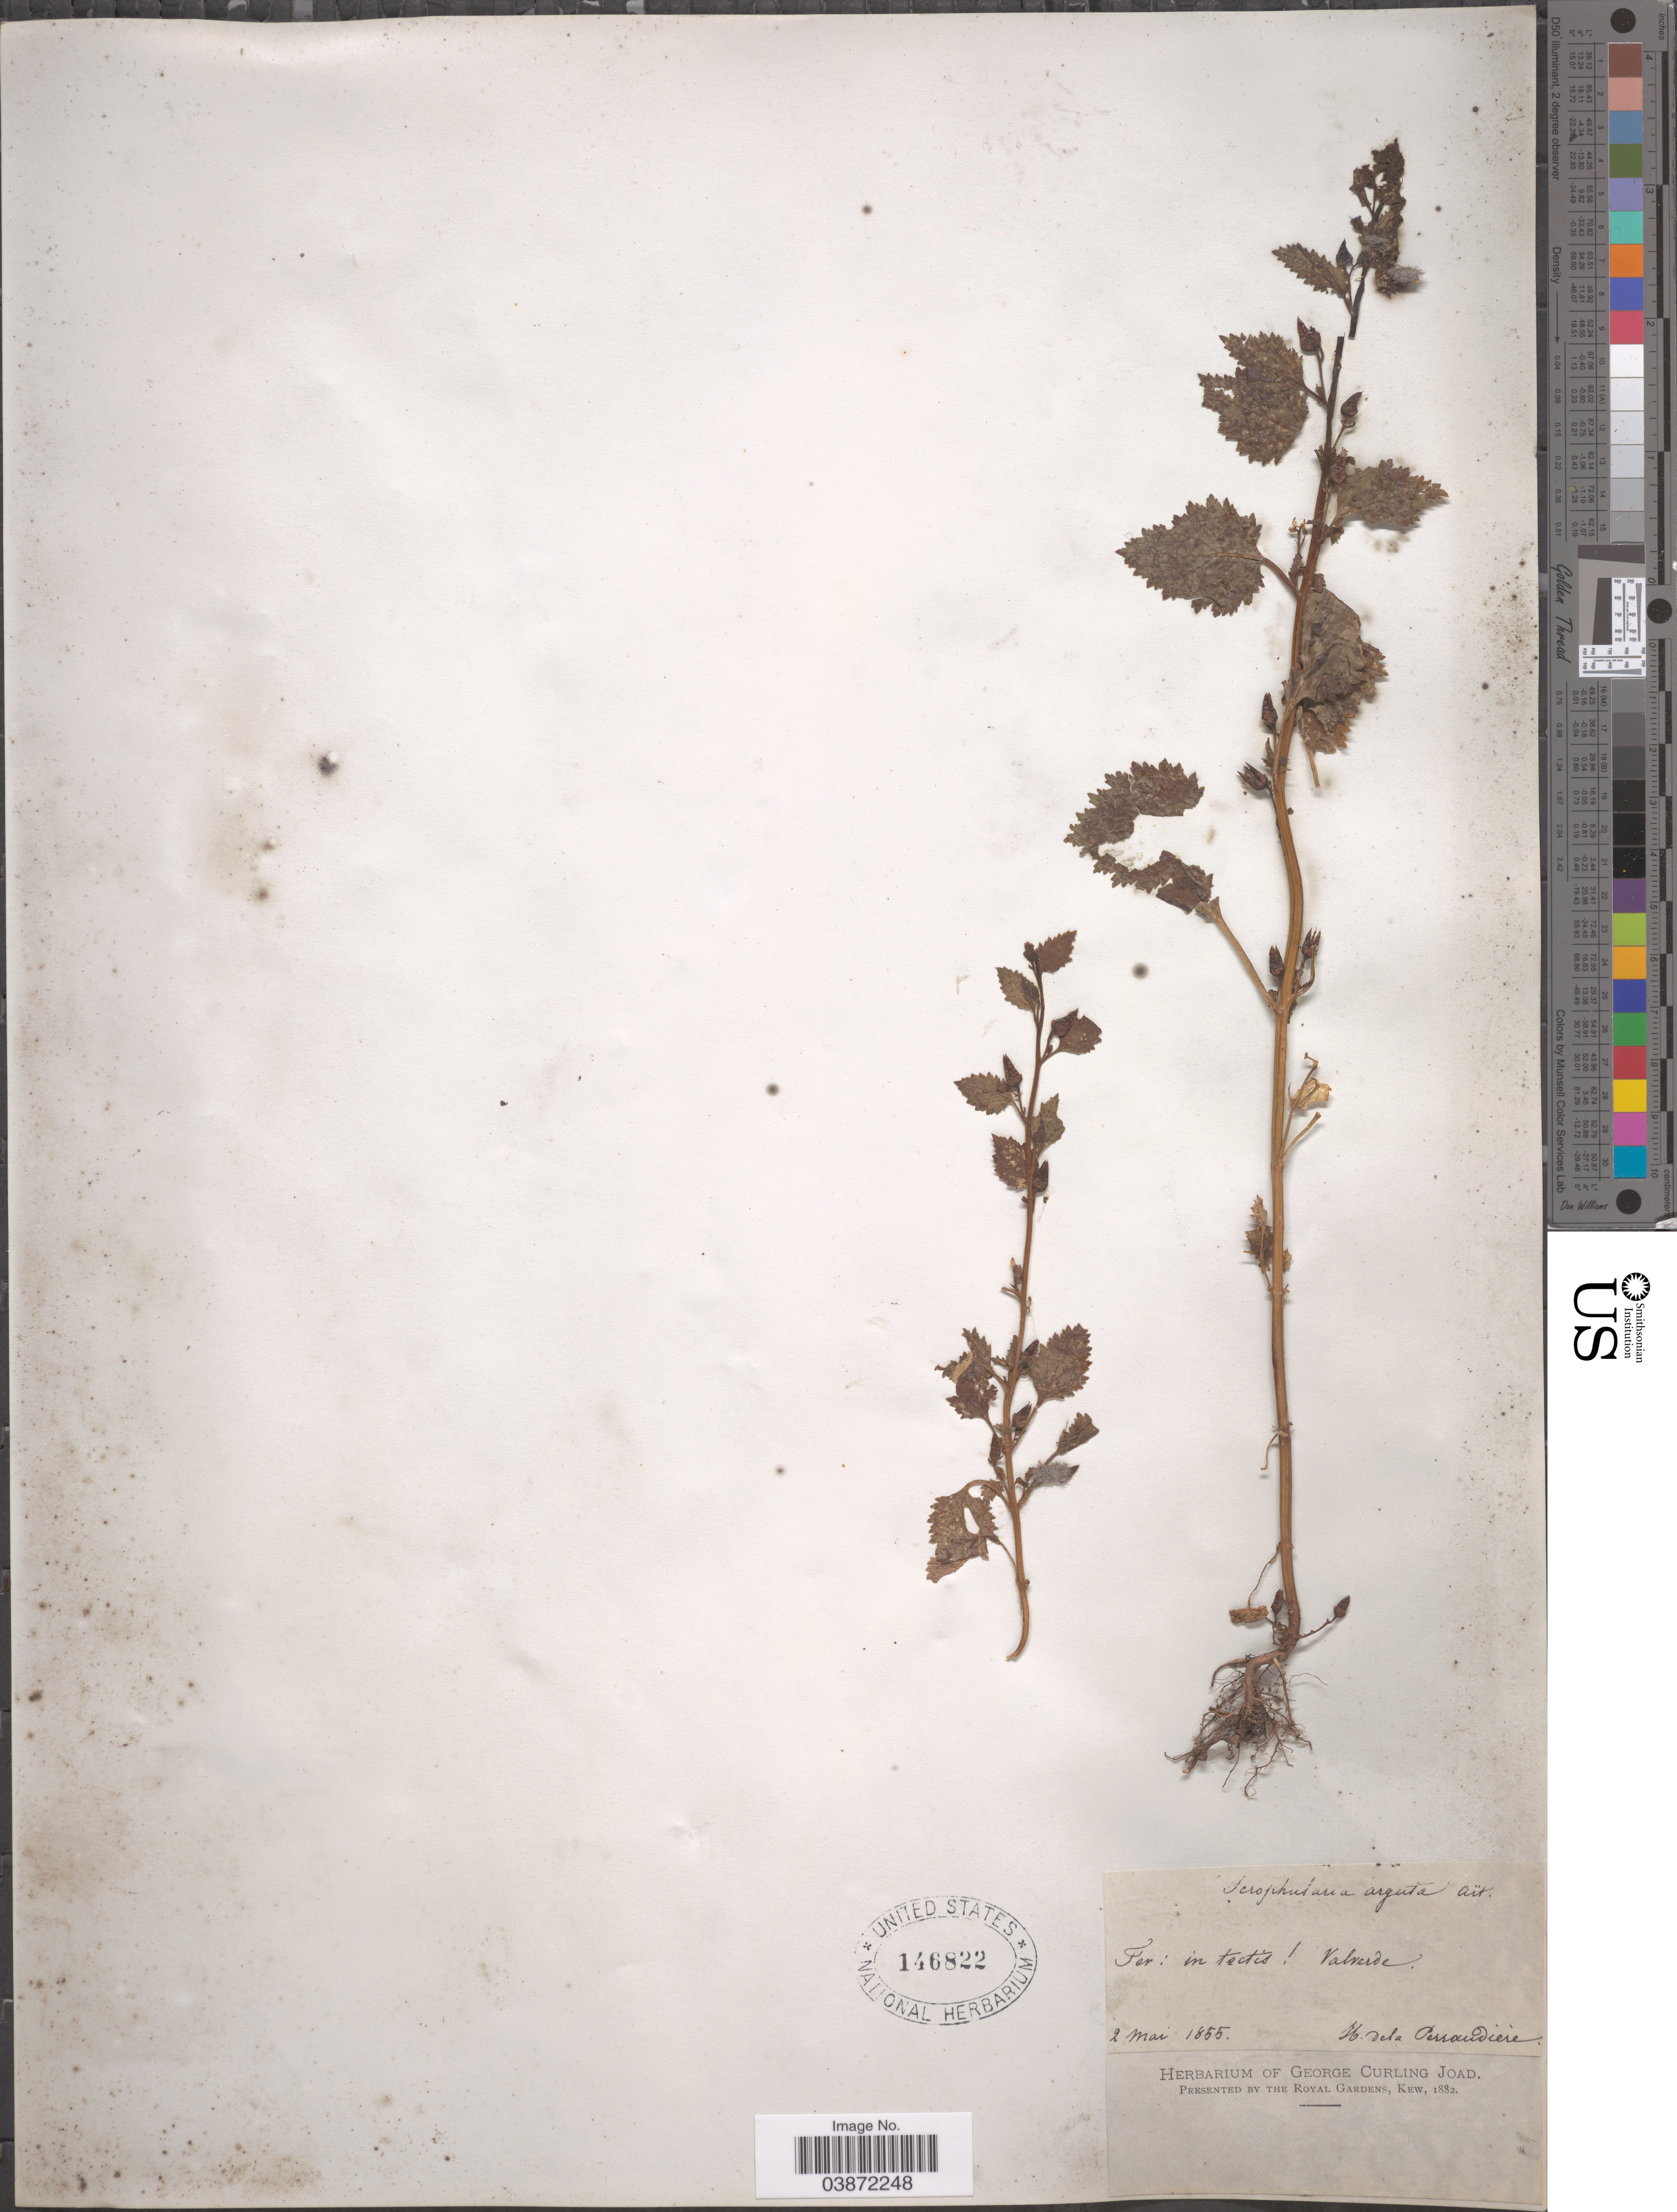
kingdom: Plantae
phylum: Tracheophyta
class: Magnoliopsida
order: Lamiales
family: Scrophulariaceae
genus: Scrophularia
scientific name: Scrophularia arguta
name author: Aiton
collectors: H. de la Perraudière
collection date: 1855-05-02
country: Spain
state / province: Canarias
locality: Ter: in tectis [illegible text] Valverde.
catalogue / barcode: US 146822